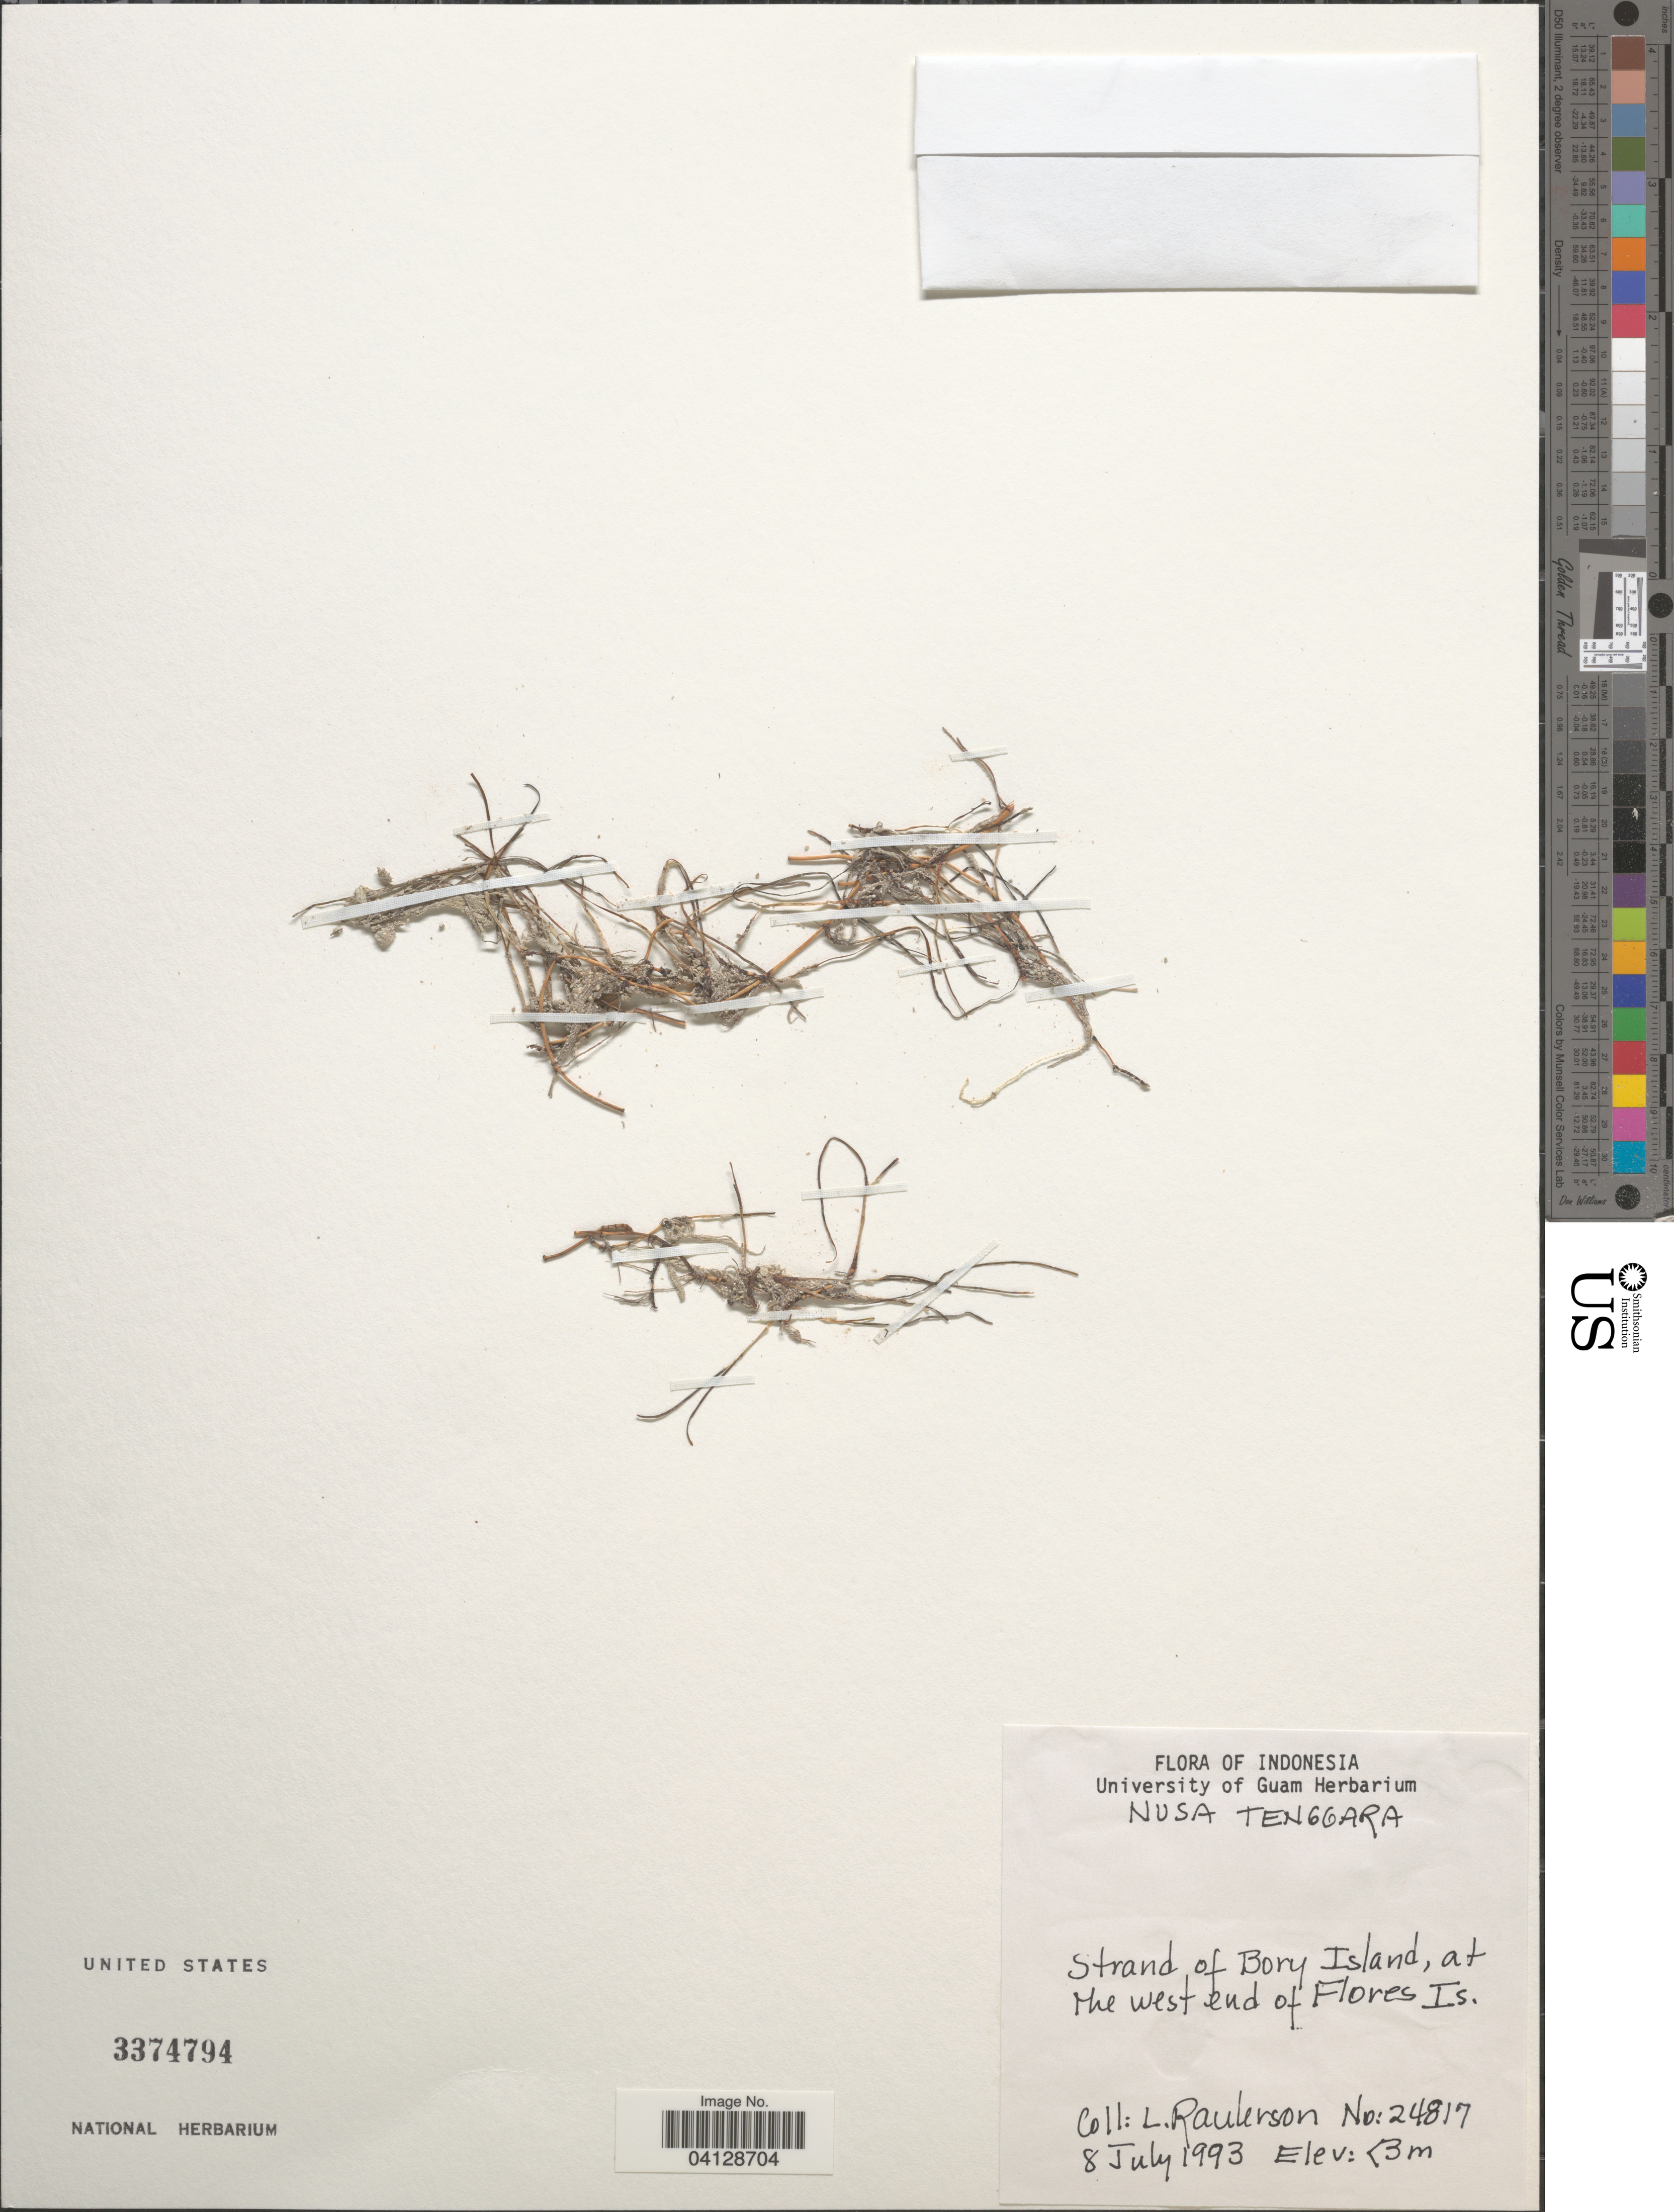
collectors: L. Raulerson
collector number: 24817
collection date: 1993-07-08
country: Indonesia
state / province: Nusa Tenggara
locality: Strand of Bory Island, at the west end of Flores Is.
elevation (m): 3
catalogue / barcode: US 3374794